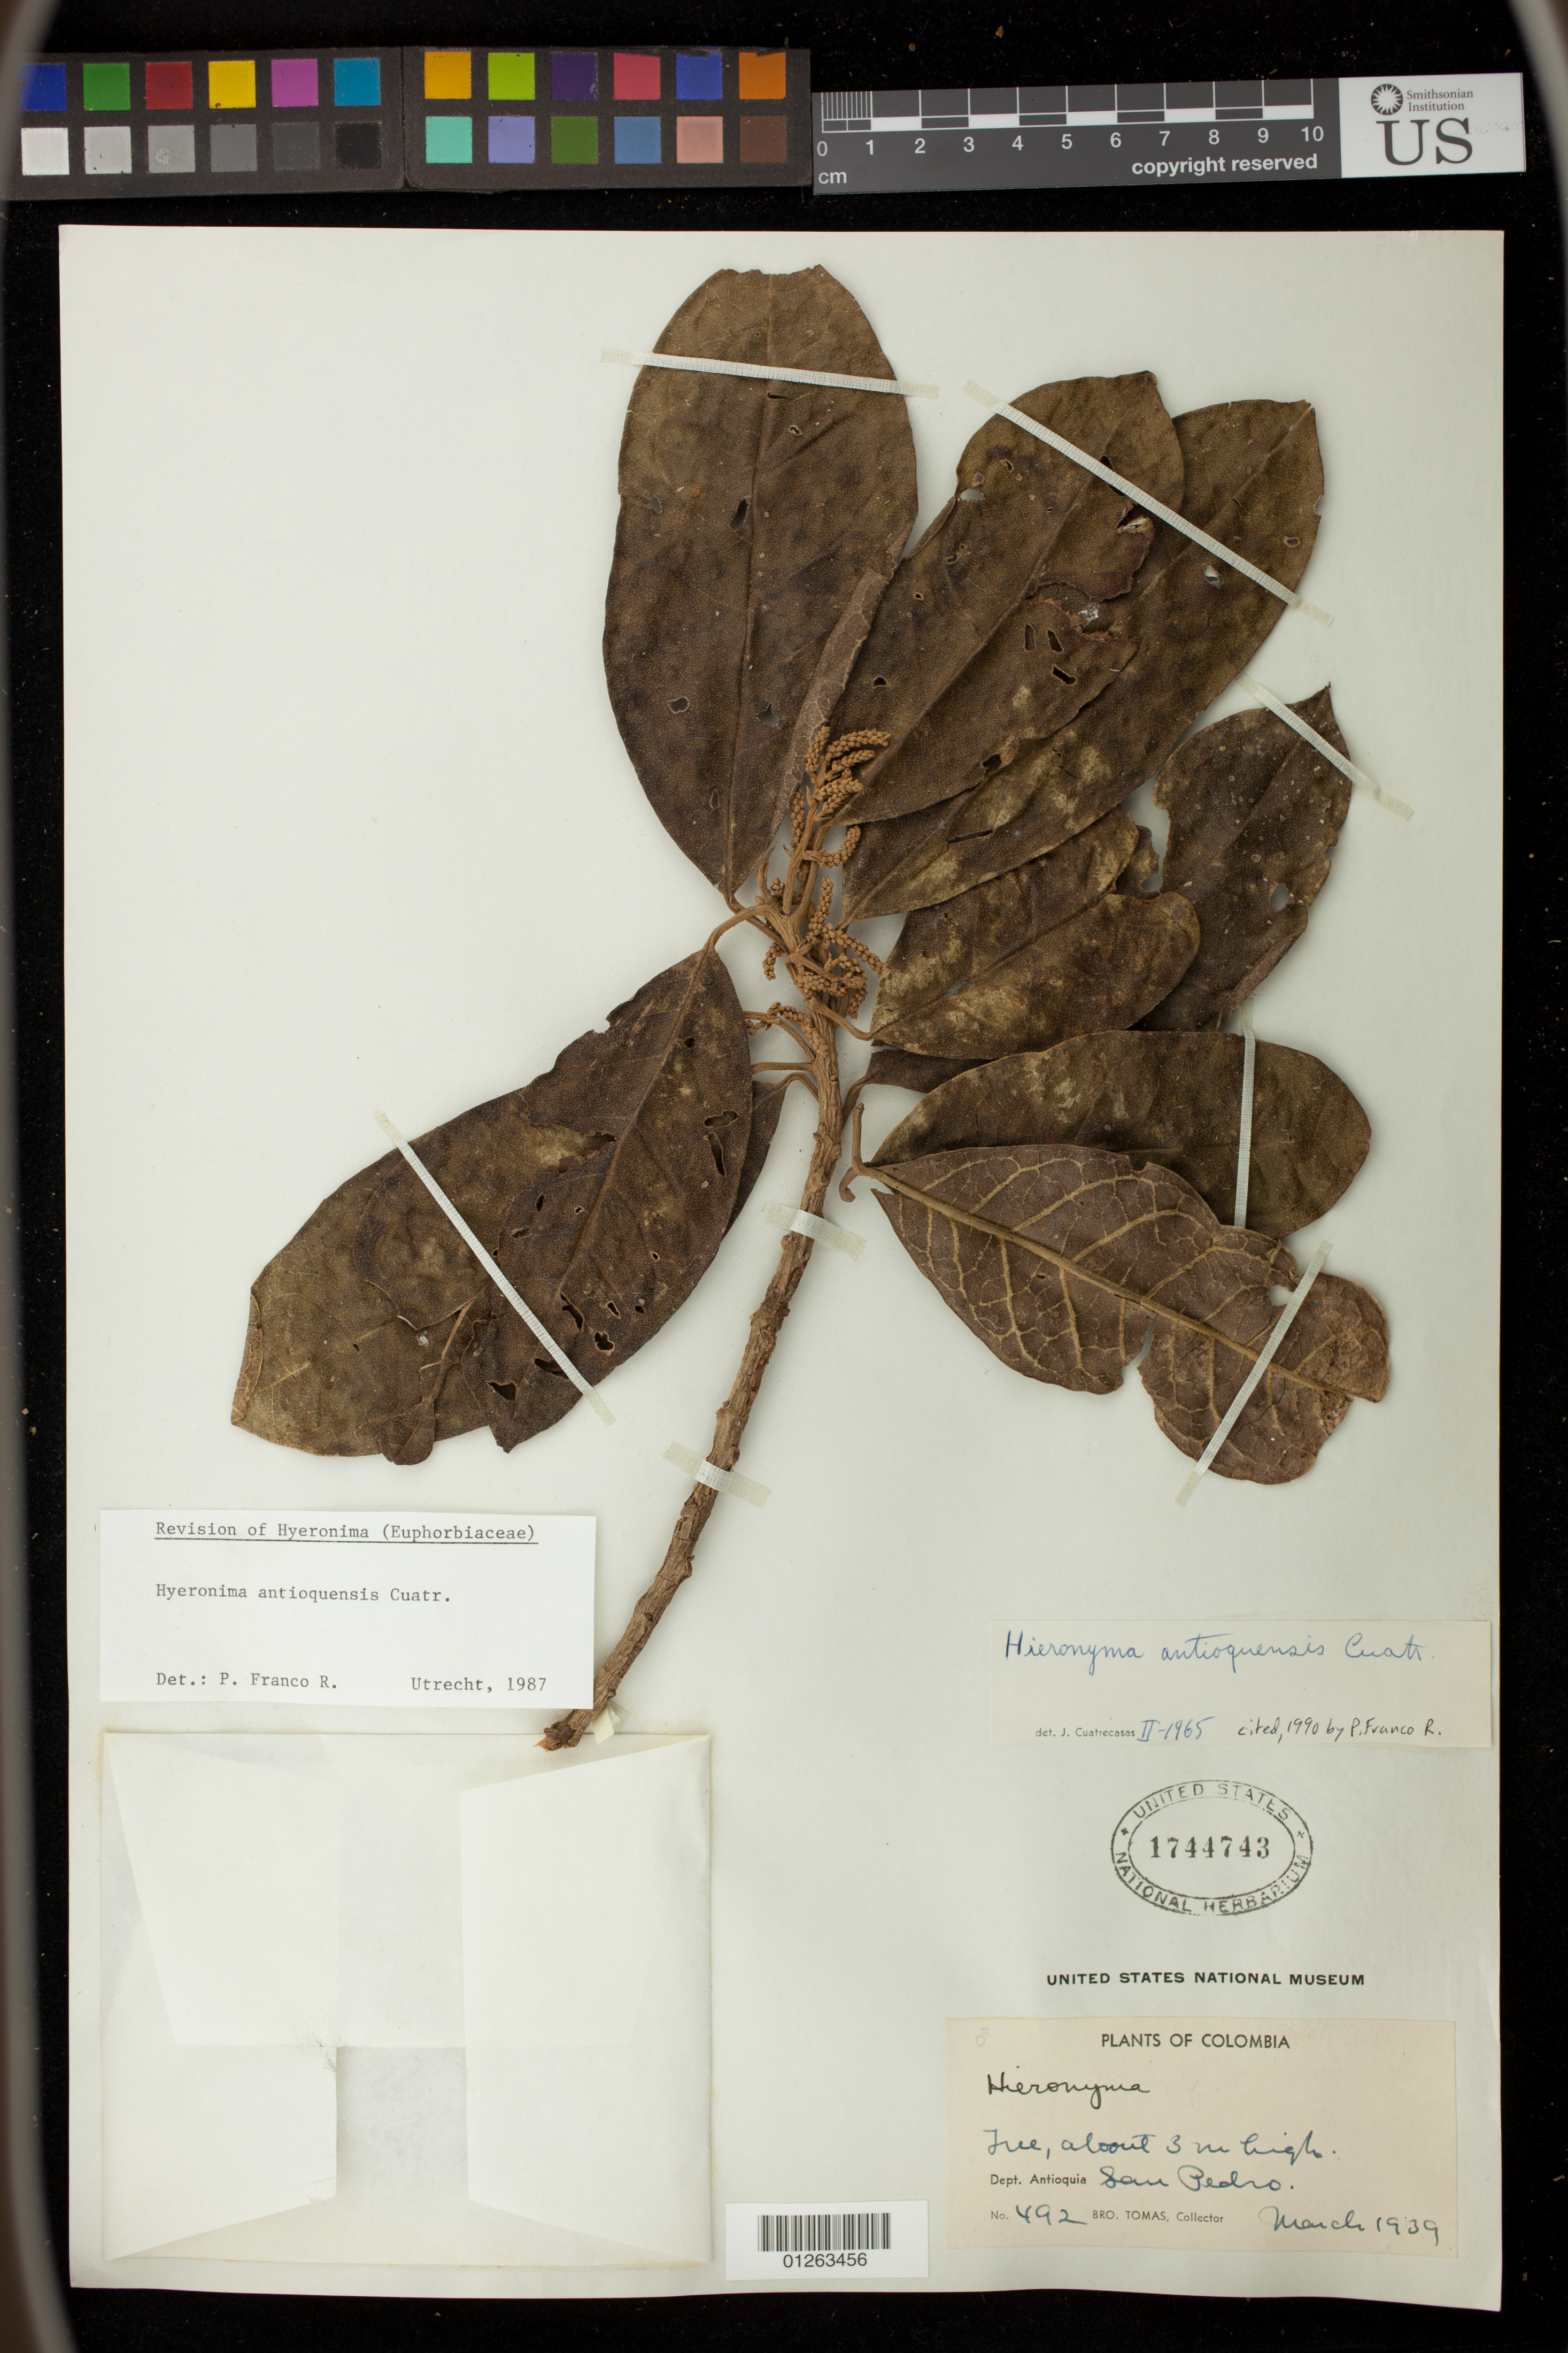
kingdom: Plantae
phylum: Tracheophyta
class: Magnoliopsida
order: Malpighiales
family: Phyllanthaceae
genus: Hieronyma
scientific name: Hieronyma antioquensis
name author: Cuatrec.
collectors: Thomas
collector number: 492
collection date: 1939-03-01/1939-03-31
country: Colombia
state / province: Antioquia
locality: San Pedro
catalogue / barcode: US 1744743